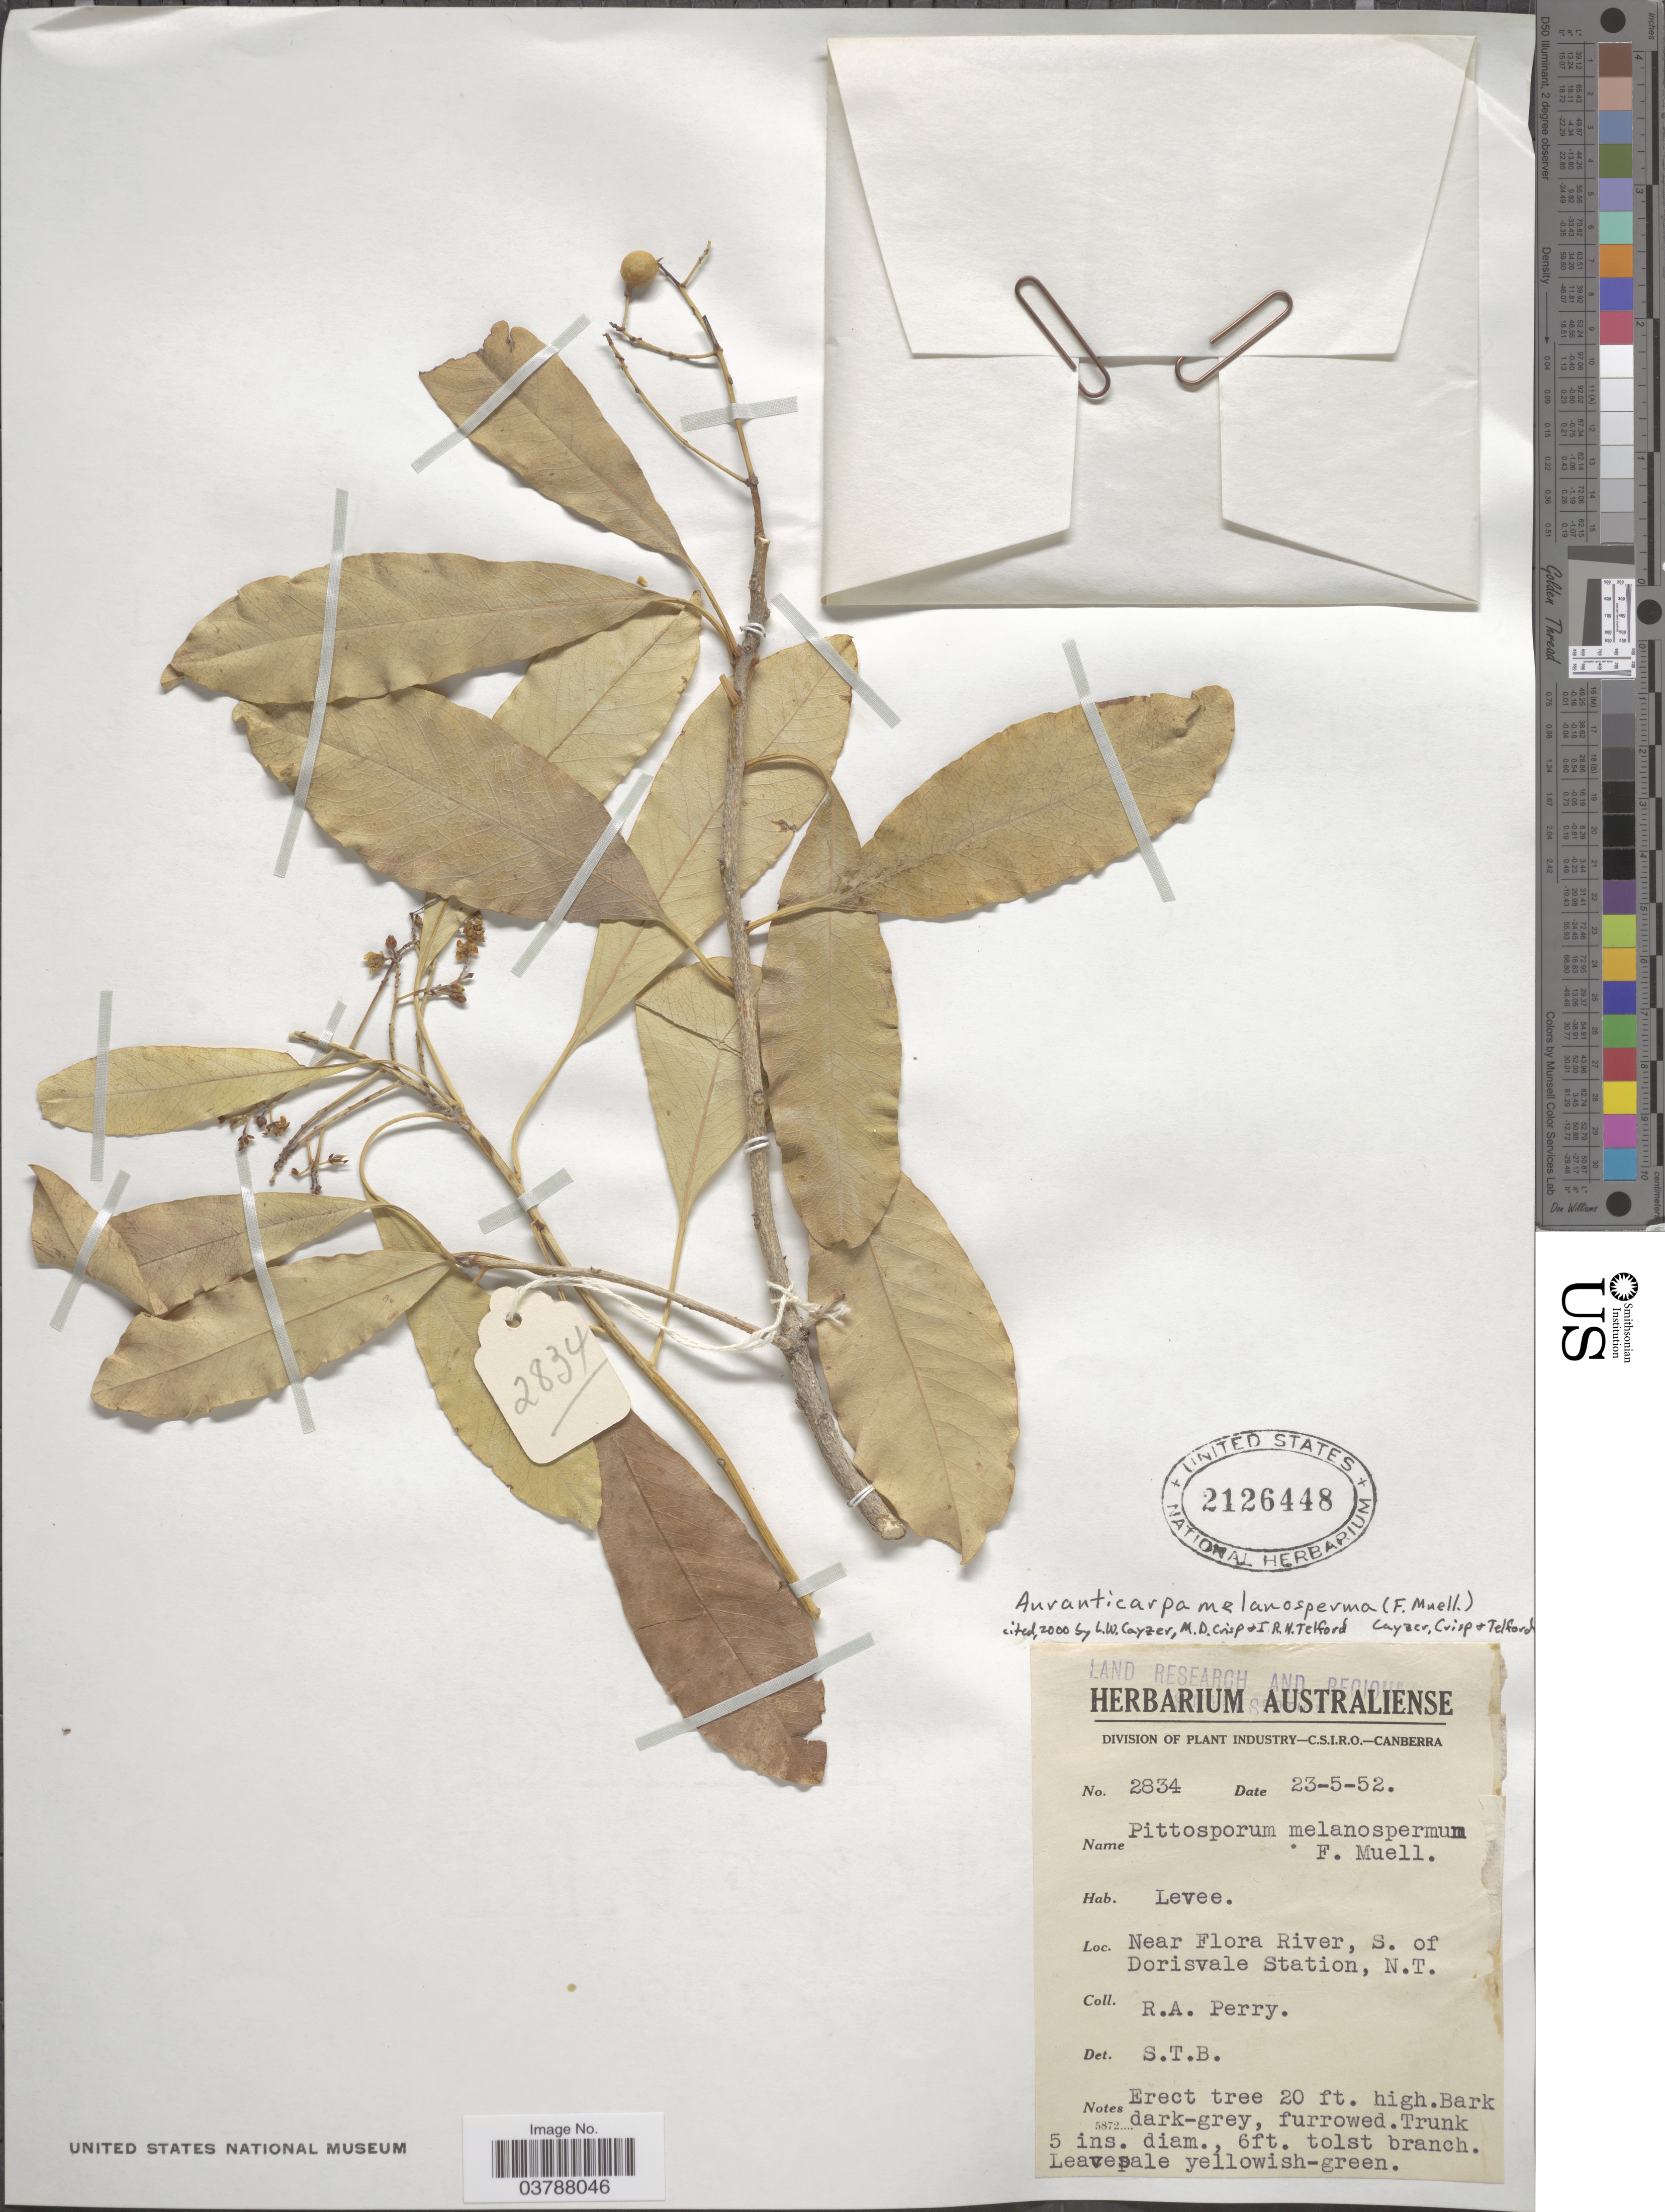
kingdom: Plantae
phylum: Tracheophyta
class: Magnoliopsida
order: Apiales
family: Pittosporaceae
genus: Auranticarpa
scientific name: Auranticarpa melanosperma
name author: L.W. Cayzer et al.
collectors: Perry, R. A.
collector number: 2834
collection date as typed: Transcribed d/m/y: 23/5/52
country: Australia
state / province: Northern Territory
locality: Near Flora River, S. of Dorisvale Station.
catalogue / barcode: US 2126448